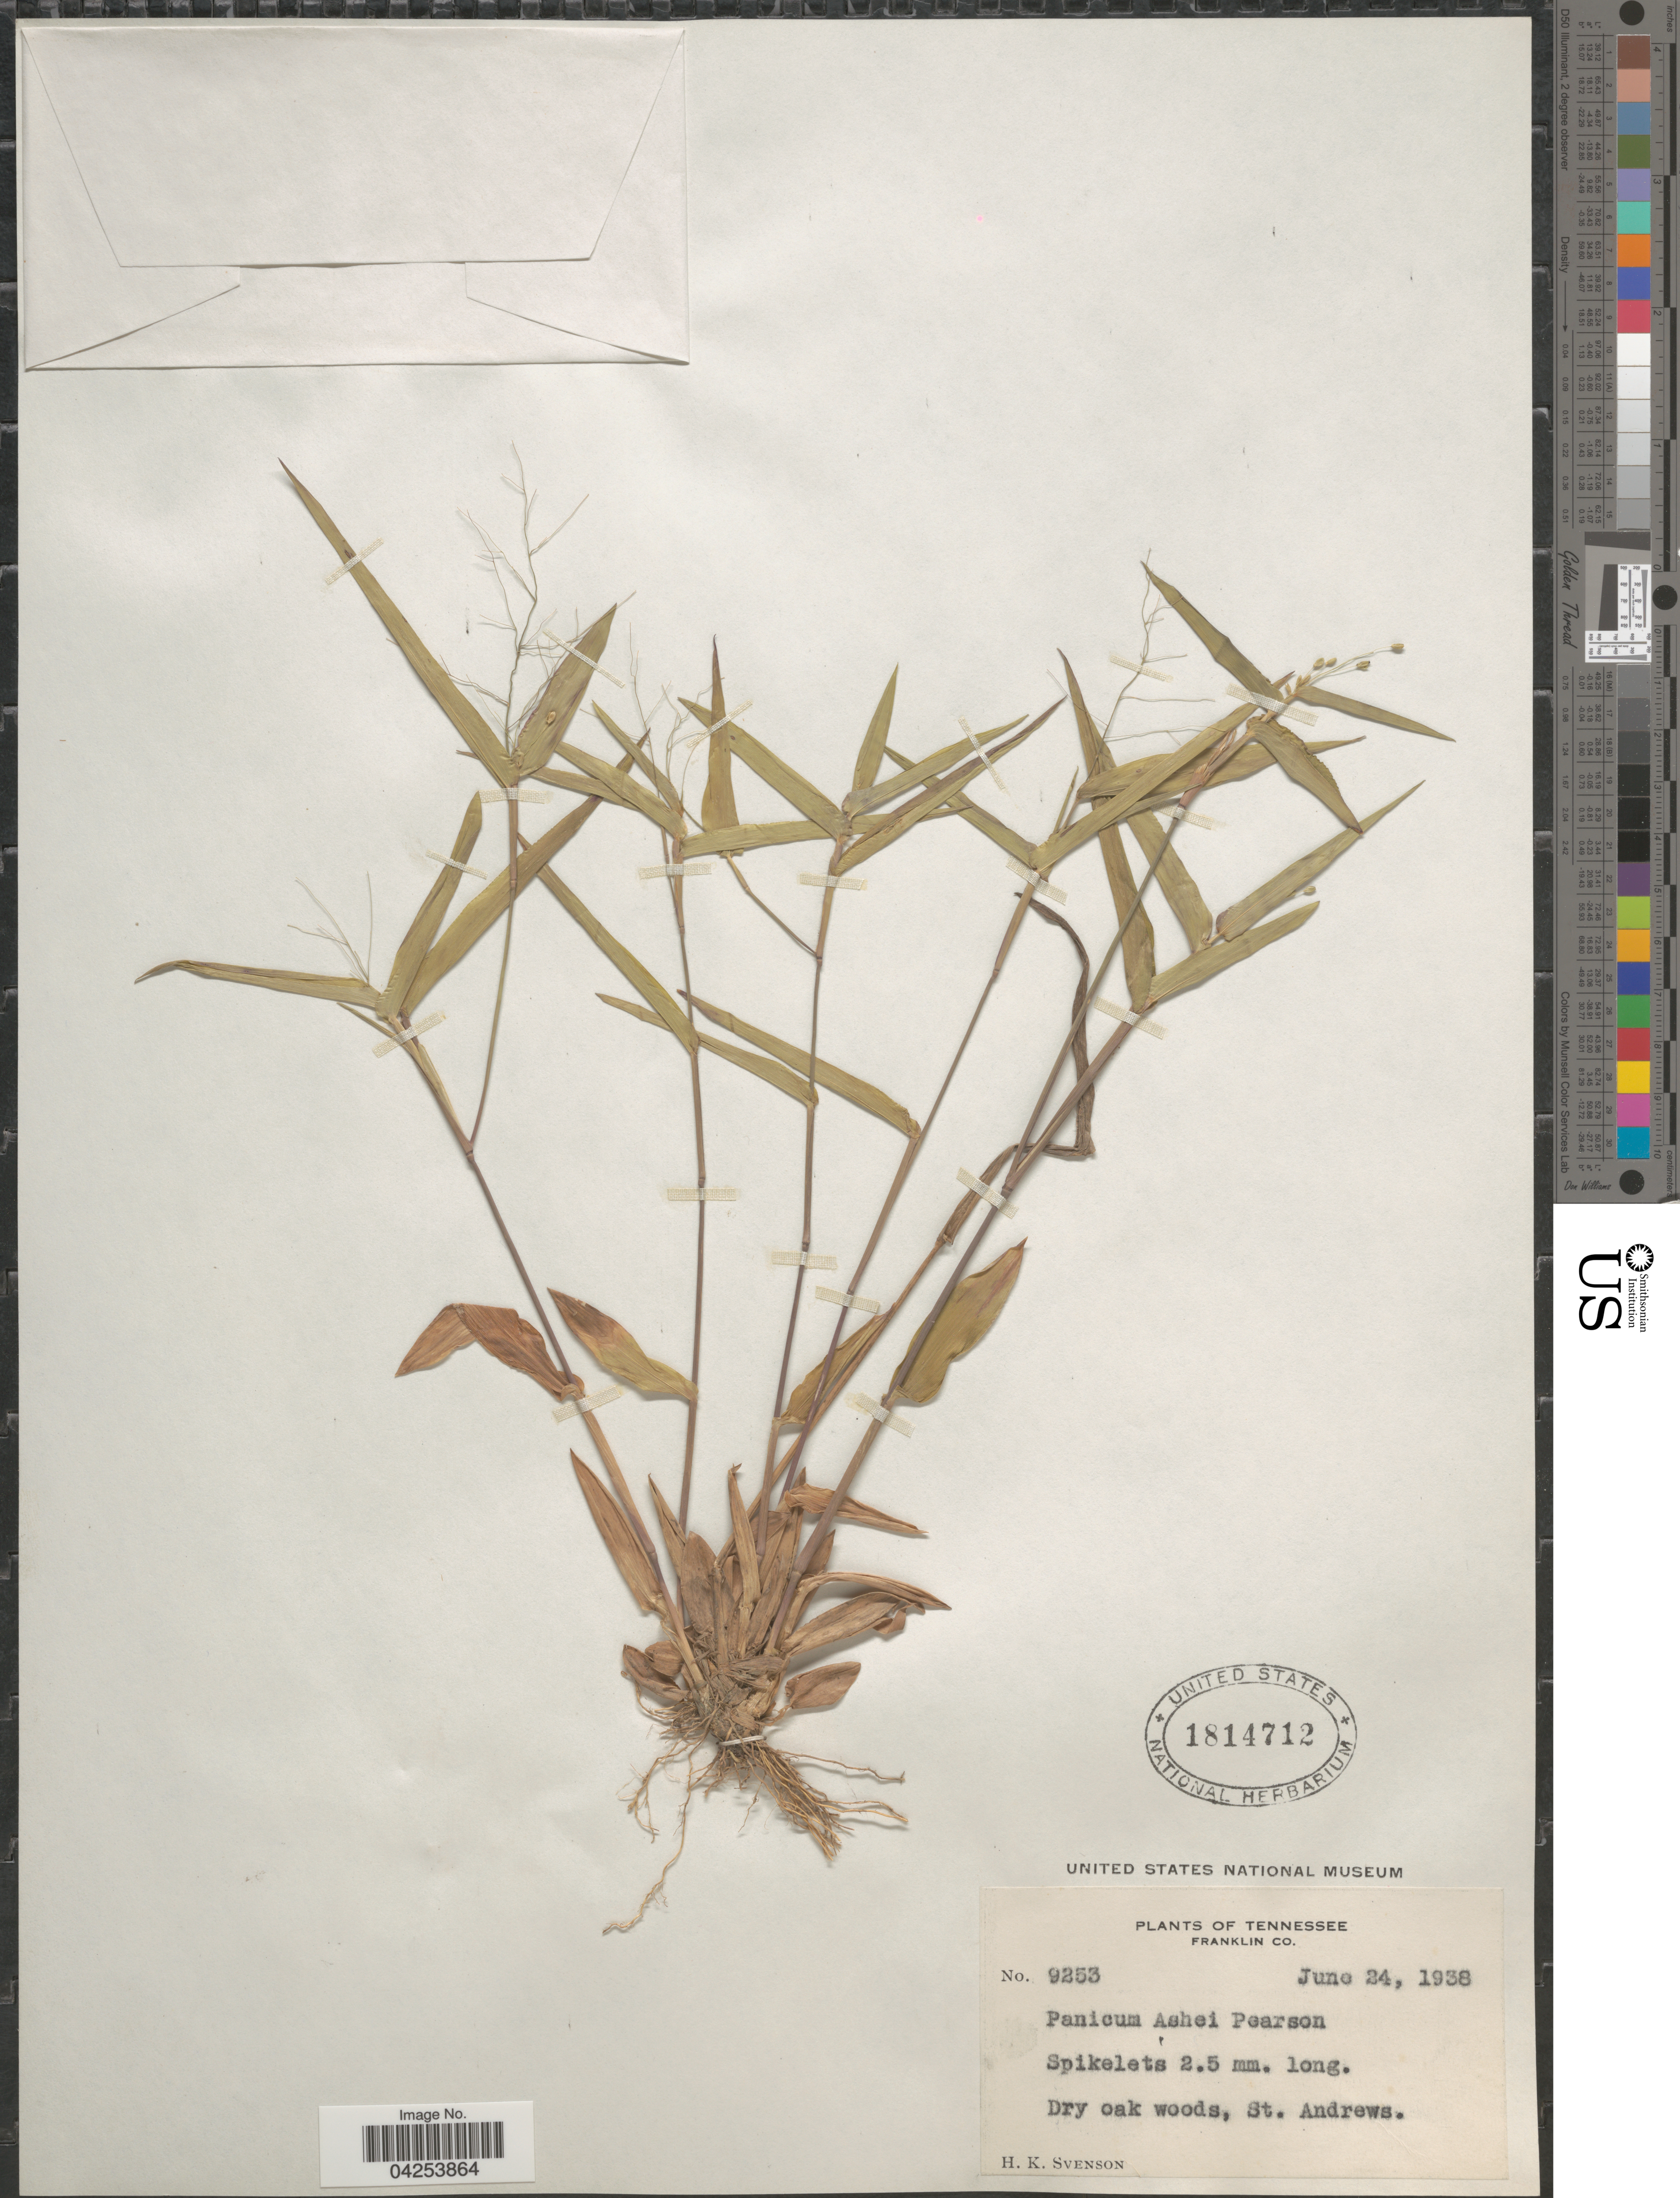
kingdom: Plantae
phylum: Tracheophyta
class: Liliopsida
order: Poales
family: Poaceae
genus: Dichanthelium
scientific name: Dichanthelium commutatum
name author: (Schult.) Gould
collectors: H. K. Svenson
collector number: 9253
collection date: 1938-06-24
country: United States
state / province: Tennessee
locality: Franklin Co. Dry oak woods, St. Andrews.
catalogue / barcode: US 1814712